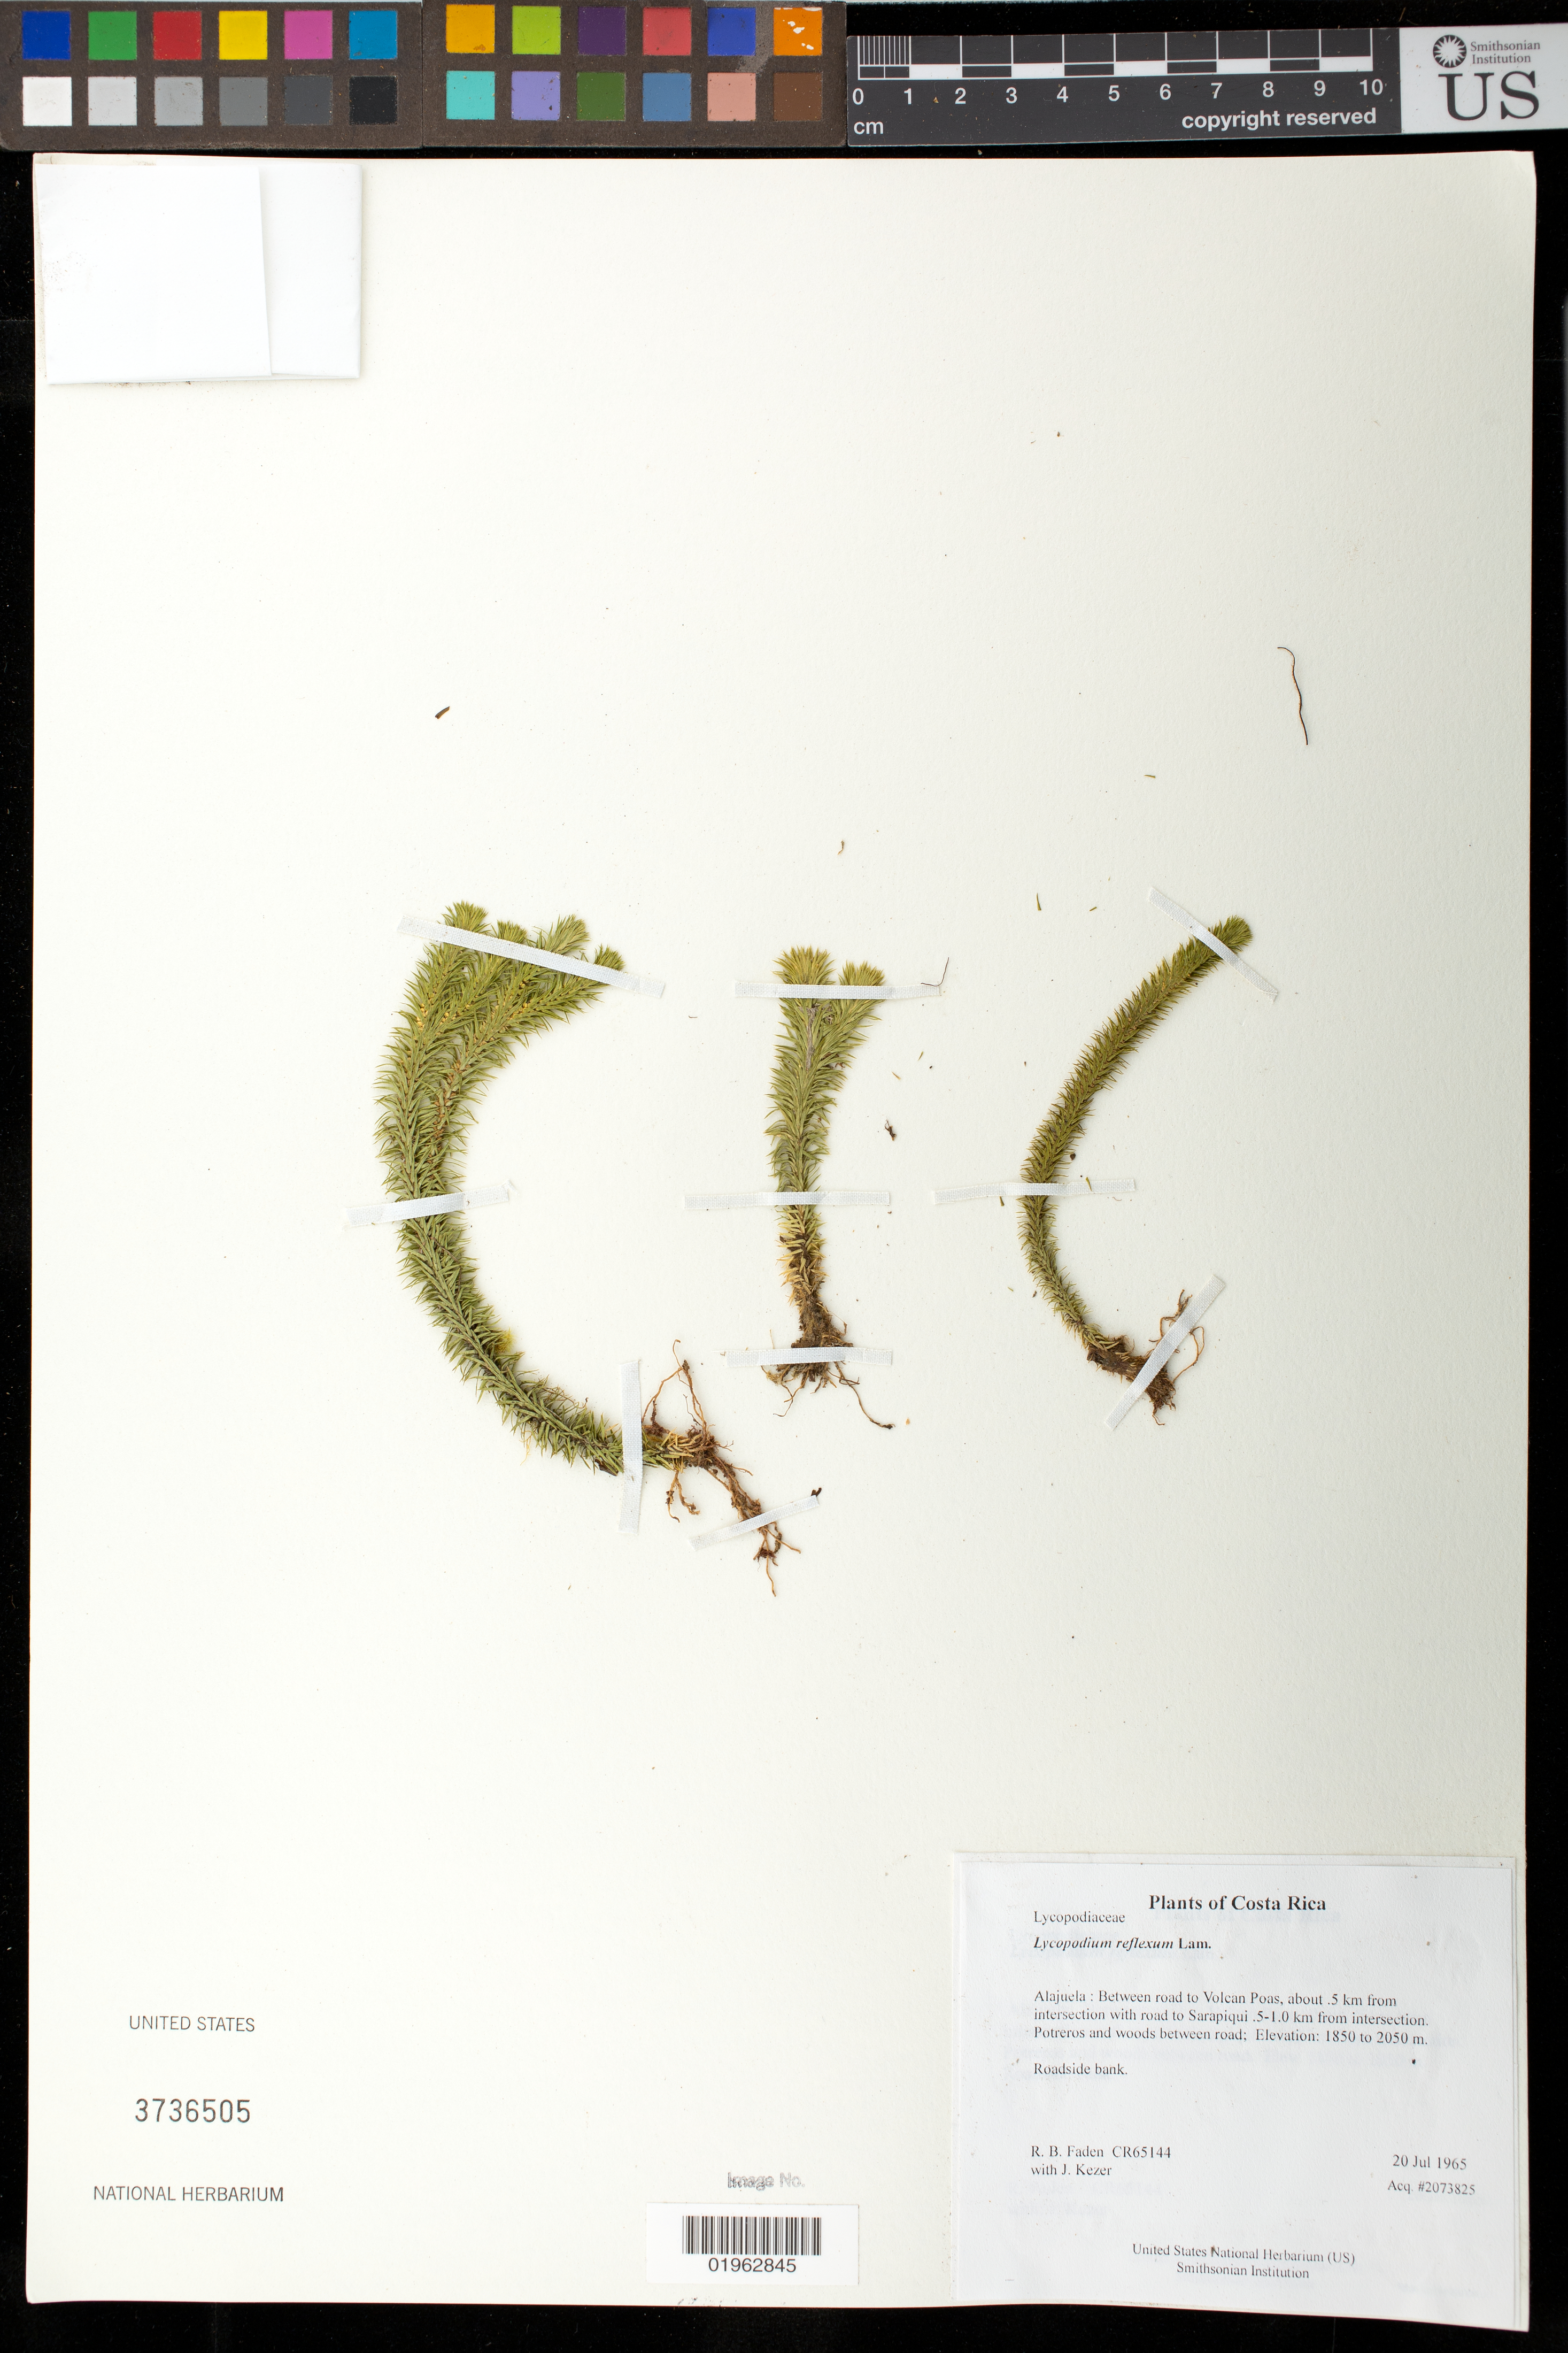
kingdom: Plantae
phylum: Tracheophyta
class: Lycopodiopsida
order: Lycopodiales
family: Lycopodiaceae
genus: Phlegmariurus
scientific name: Phlegmariurus reflexus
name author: (Lam.) B. Øllg.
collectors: R. B. Faden & J. Kezer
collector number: CR65144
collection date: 1965-07-20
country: Costa Rica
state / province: Alajuela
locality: Between road to Volcan Poas, about .5 km from intersection with road to Sarapiqui .5-1.0 km from intersection. Potreros and woods between road.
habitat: Roadside bank.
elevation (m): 1850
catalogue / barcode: US 3736505